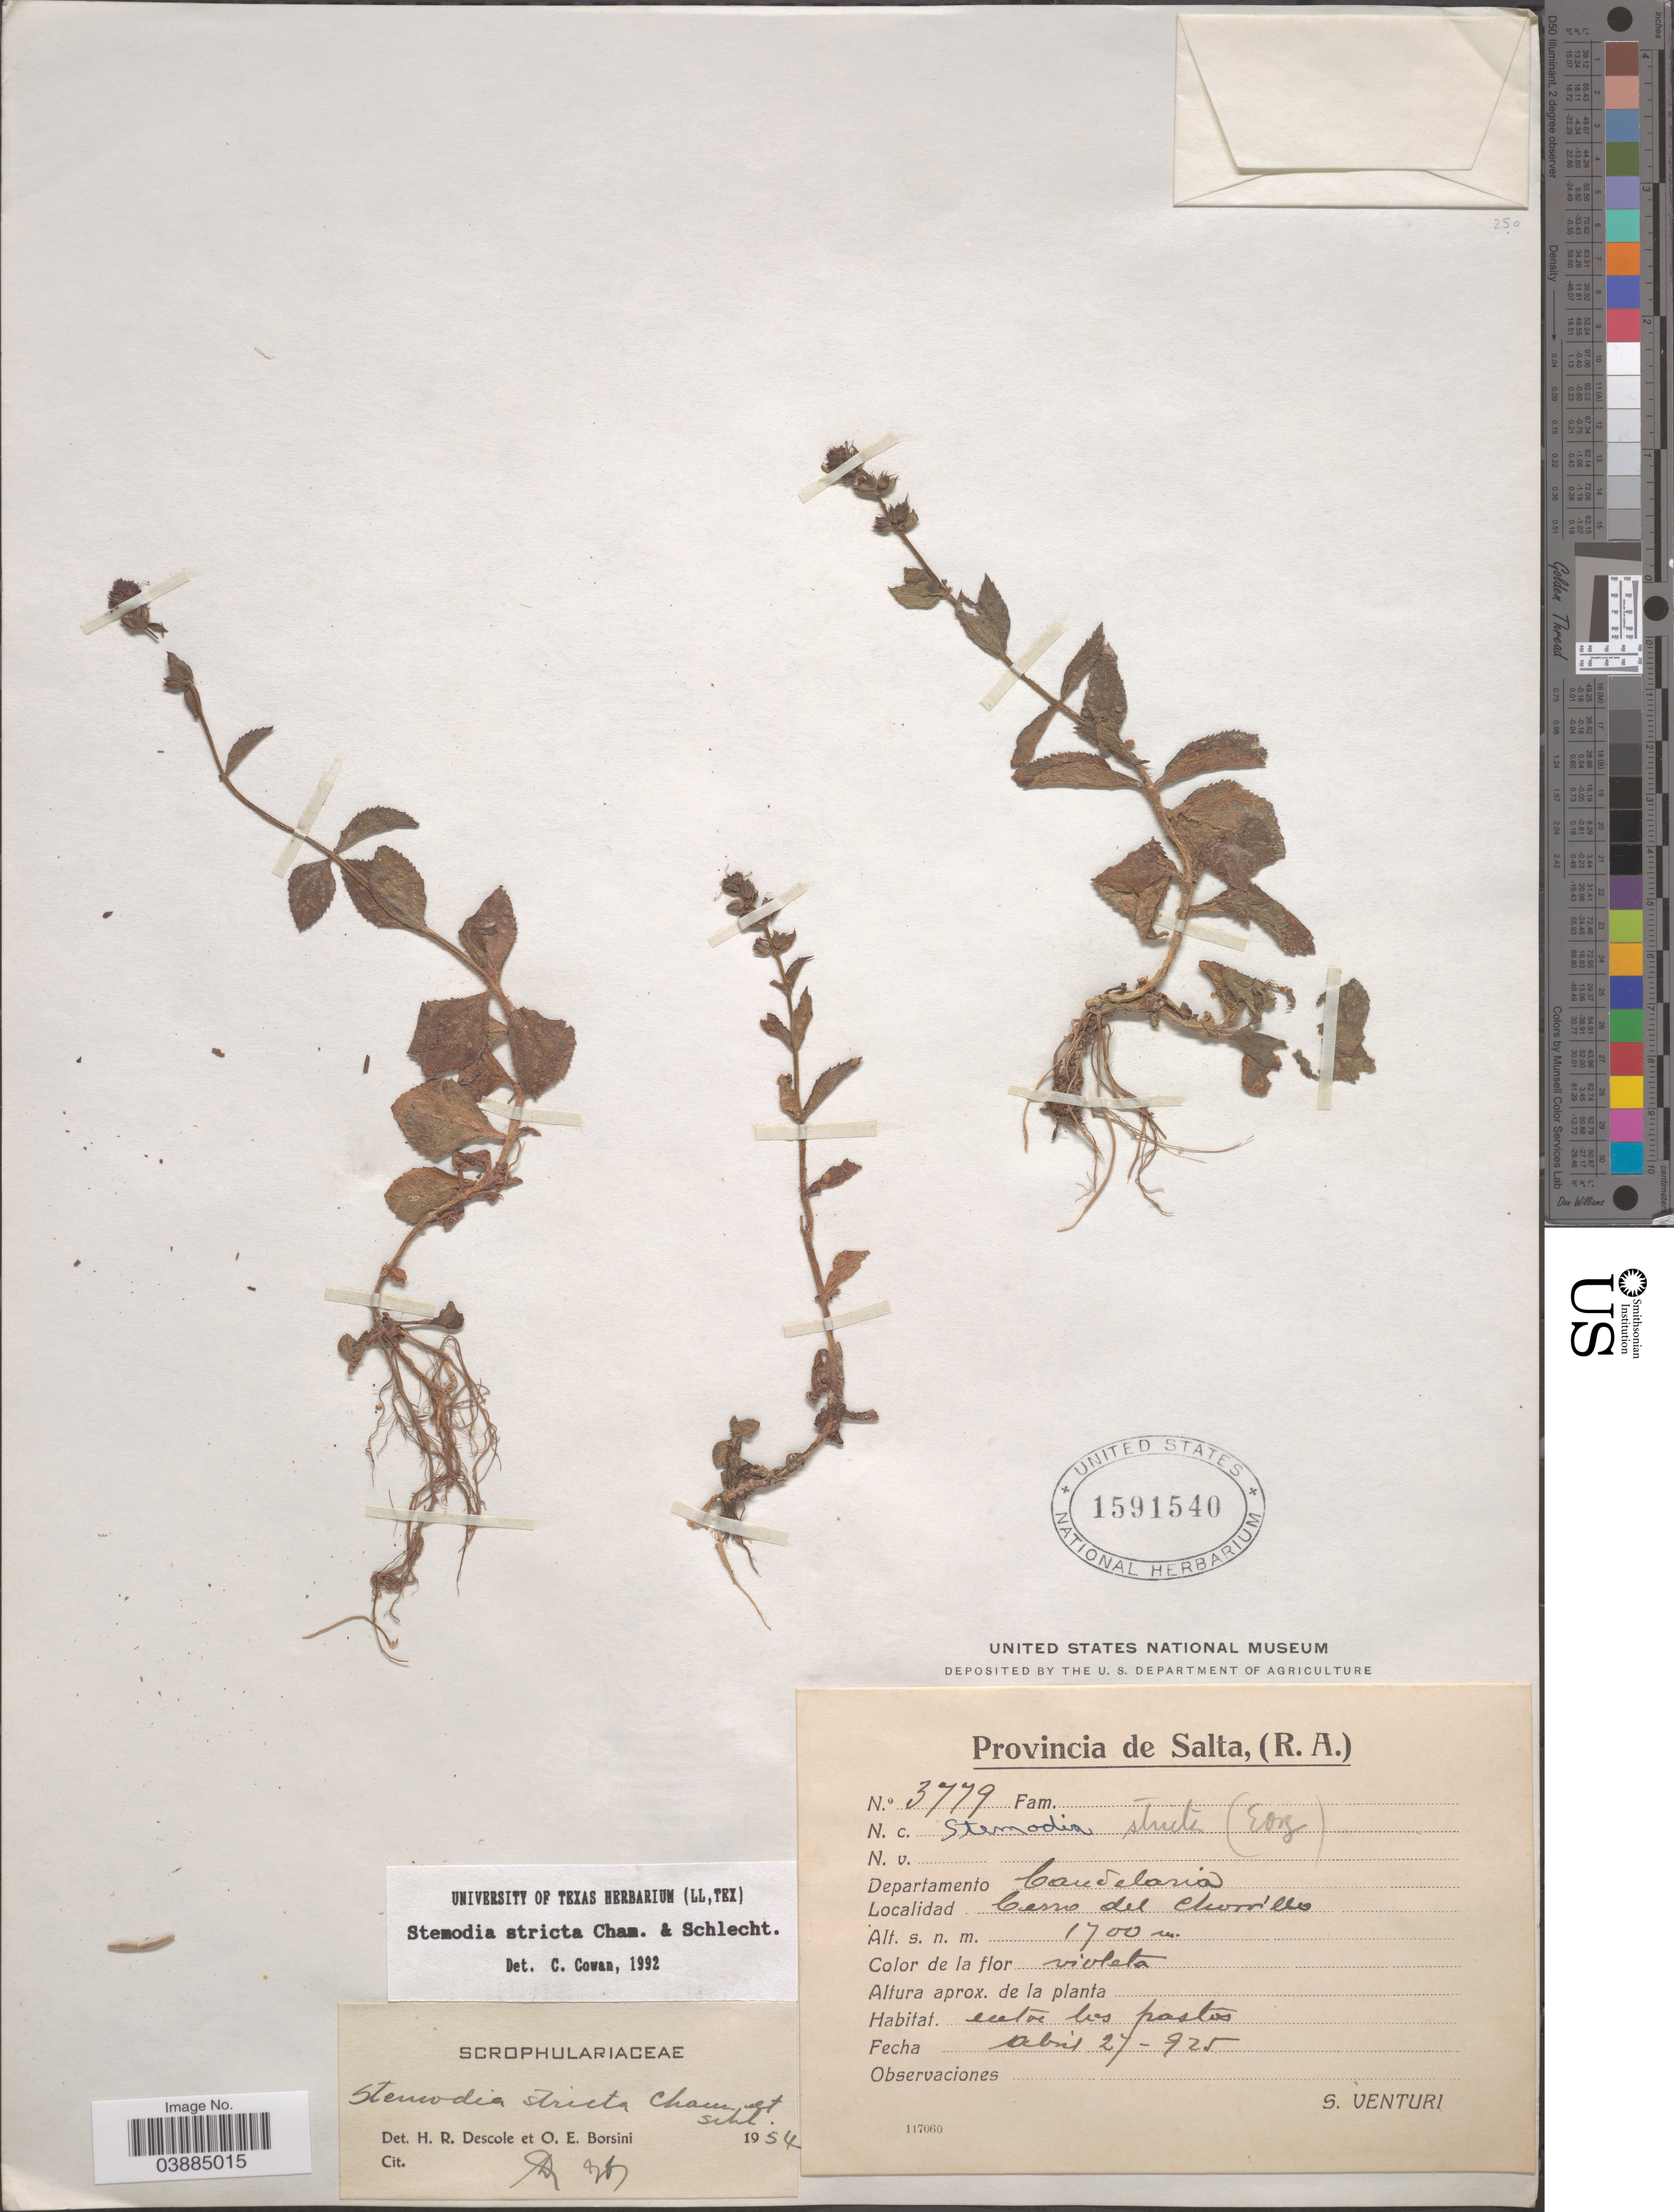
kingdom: Plantae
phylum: Tracheophyta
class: Magnoliopsida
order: Lamiales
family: Plantaginaceae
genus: Stemodia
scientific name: Stemodia stricta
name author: Cham. & Schltdl.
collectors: S. Venturi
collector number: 3779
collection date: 1925-04-27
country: Argentina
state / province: Salta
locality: Departamento Candelaria. Cerro del Churrillo.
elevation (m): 1700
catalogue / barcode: US 1591540